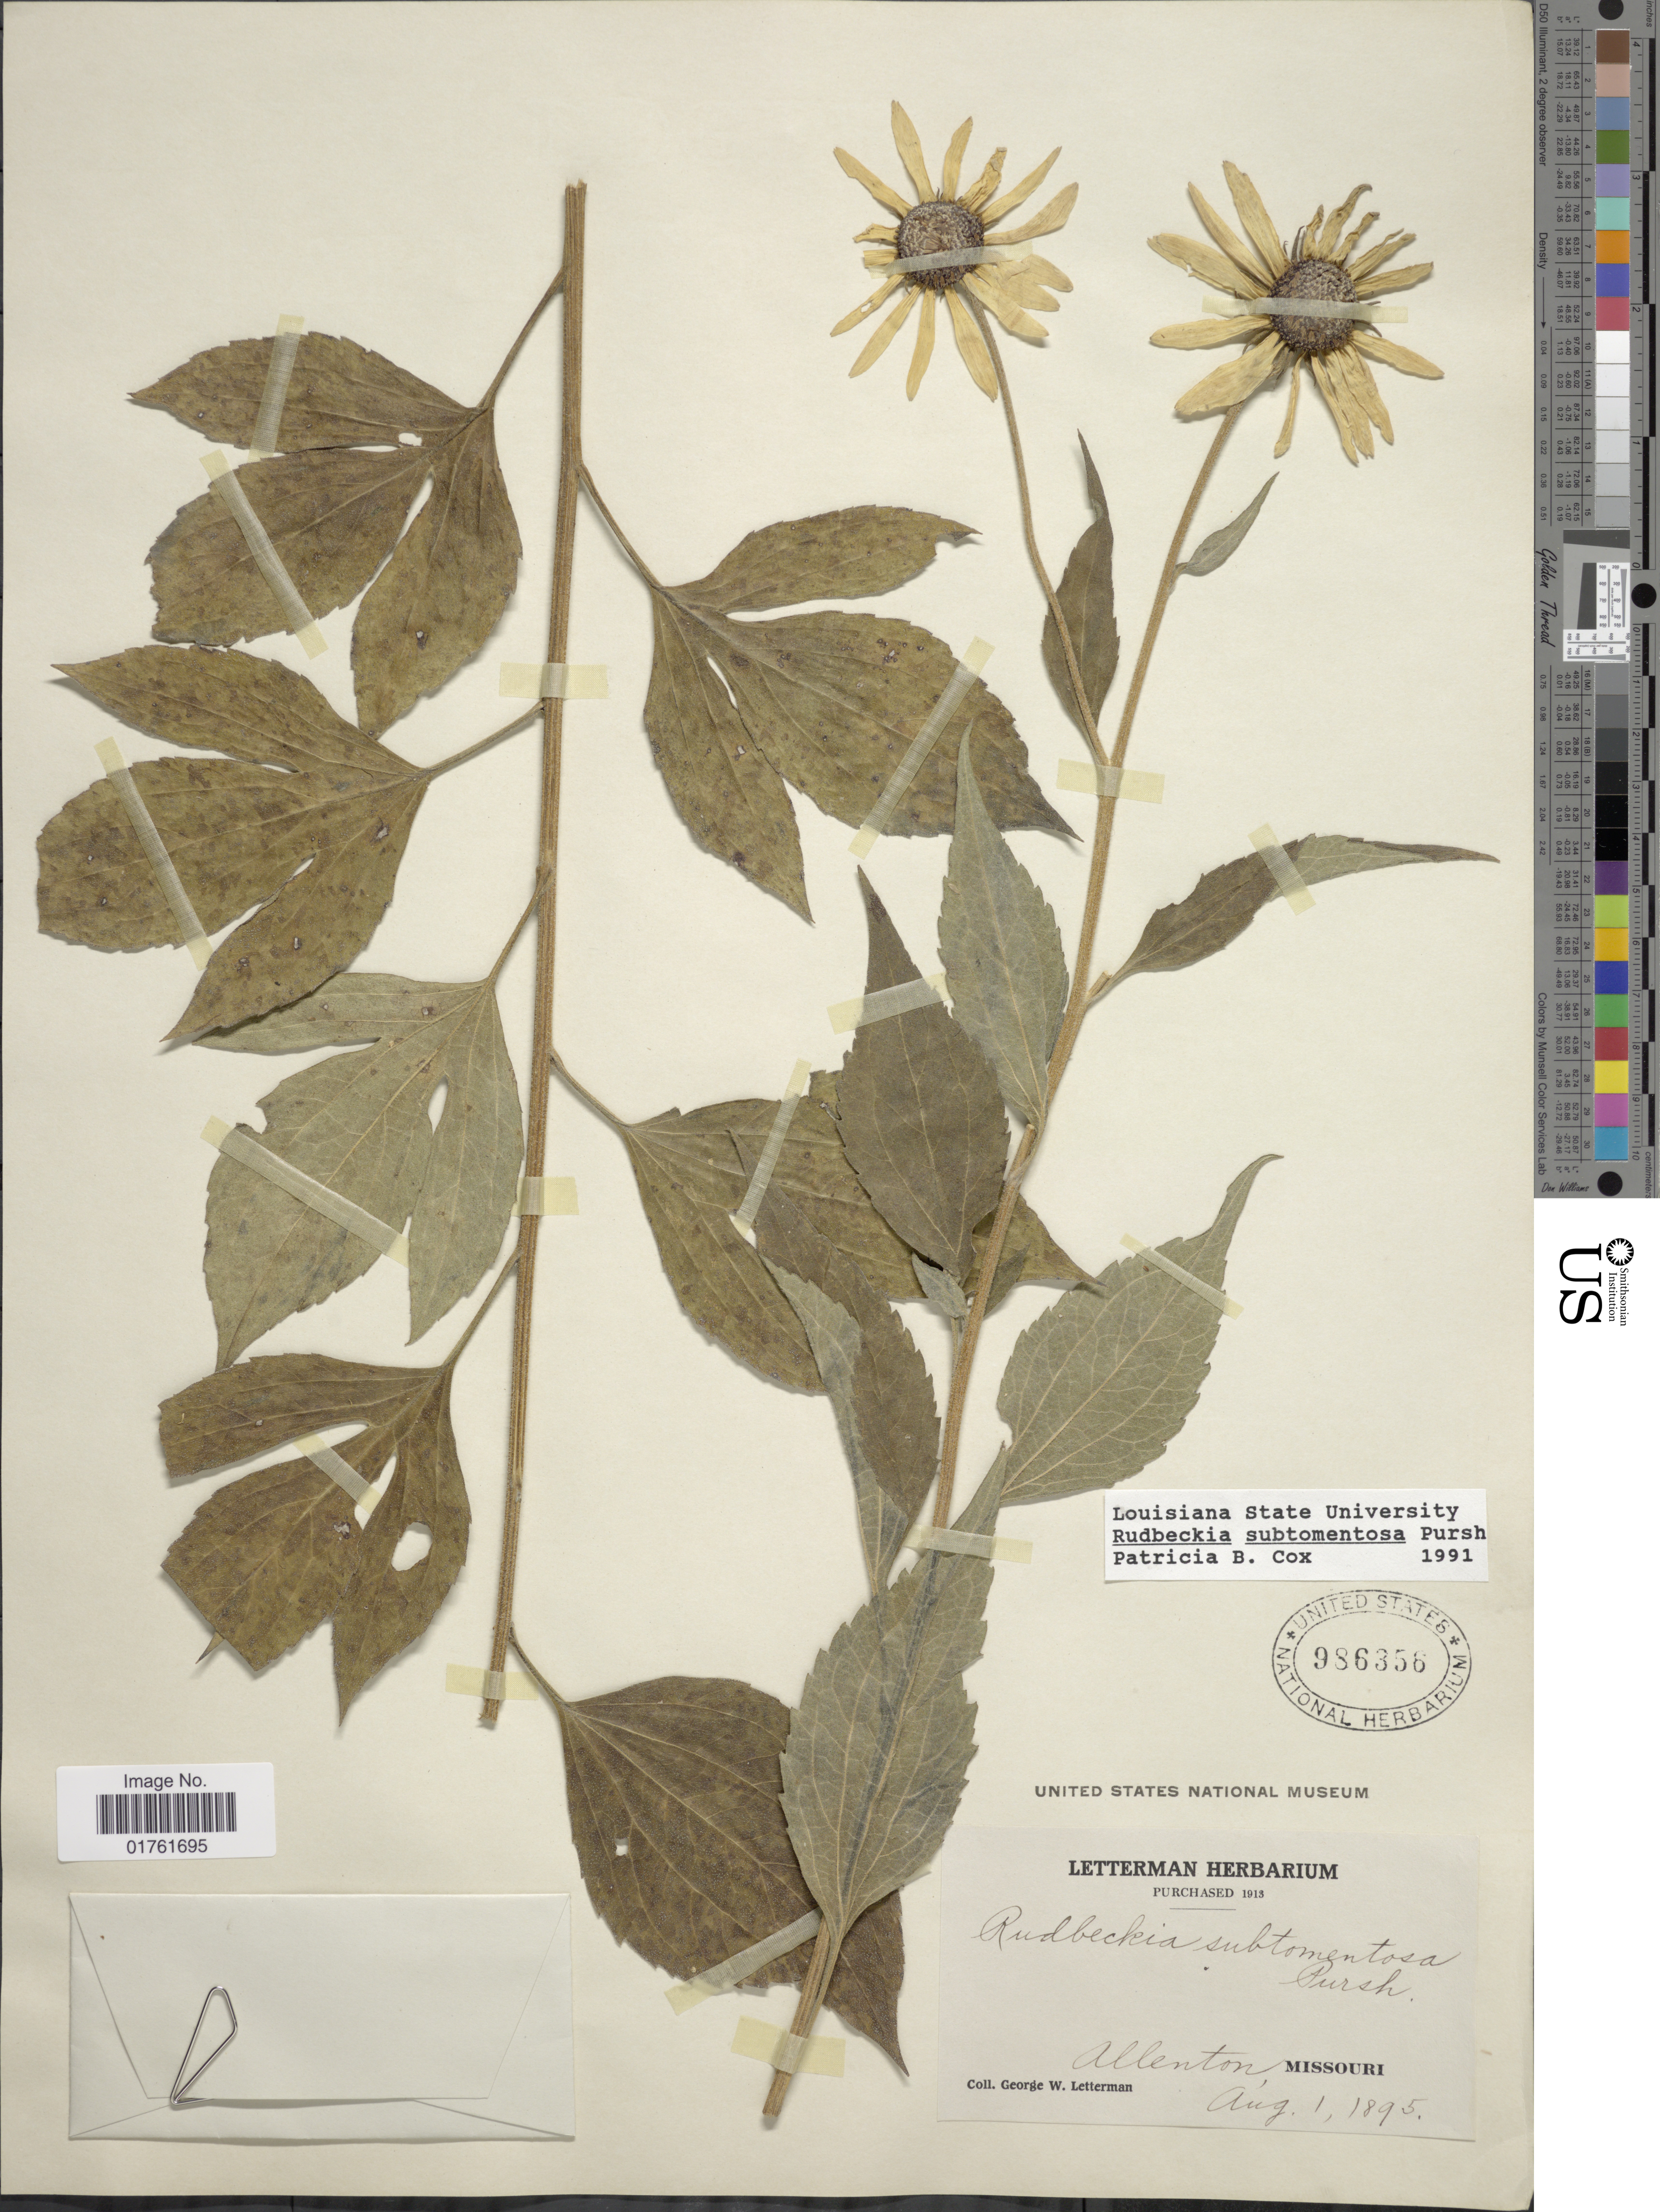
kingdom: Plantae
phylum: Tracheophyta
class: Magnoliopsida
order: Asterales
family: Asteraceae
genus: Rudbeckia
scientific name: Rudbeckia subtomentosa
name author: Pursh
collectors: G. W. Letterman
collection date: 1895-08-01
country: United States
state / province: Missouri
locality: Allenton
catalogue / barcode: US 986356